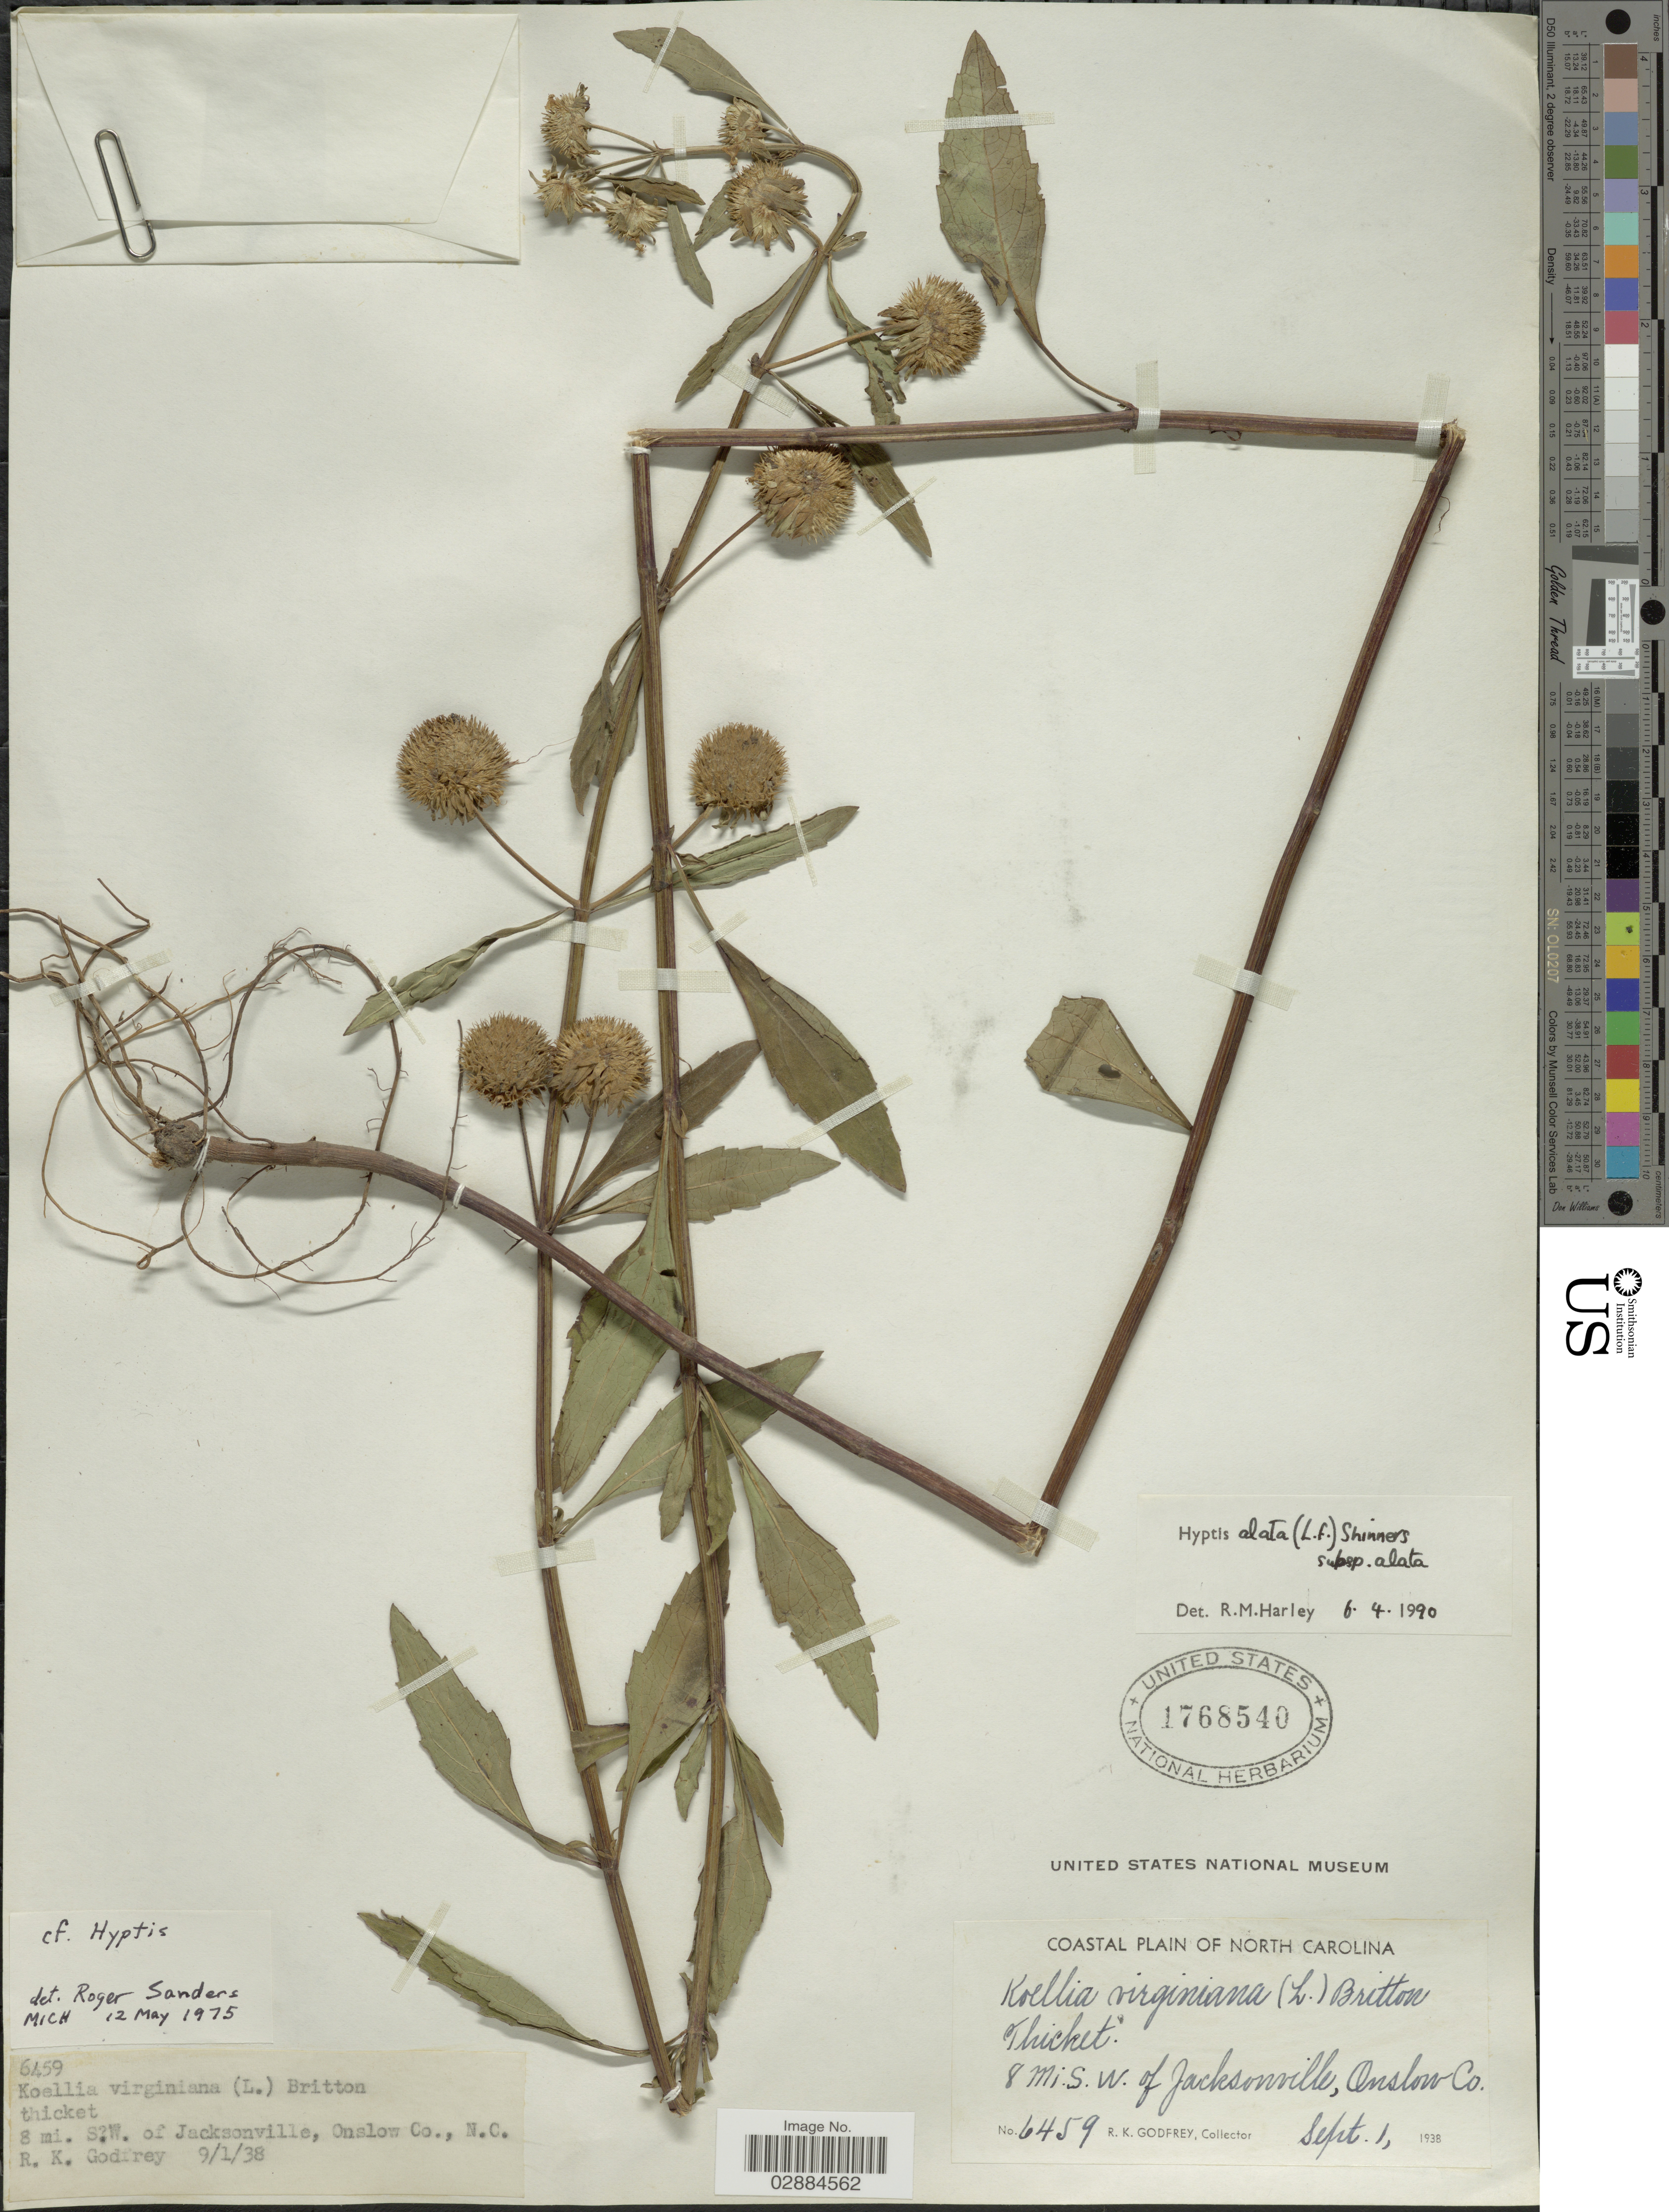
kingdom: Plantae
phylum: Tracheophyta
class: Magnoliopsida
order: Lamiales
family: Lamiaceae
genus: Hyptis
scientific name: Hyptis alata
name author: (Raf.) Shinners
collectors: R. K. Godfrey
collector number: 6459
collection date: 1938-09-01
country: United States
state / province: North Carolina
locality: Coastal Plain of North Carolina, 8 mi. S.W. of Jacksonville, Onslow Co., N.C.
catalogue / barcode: US 1768540